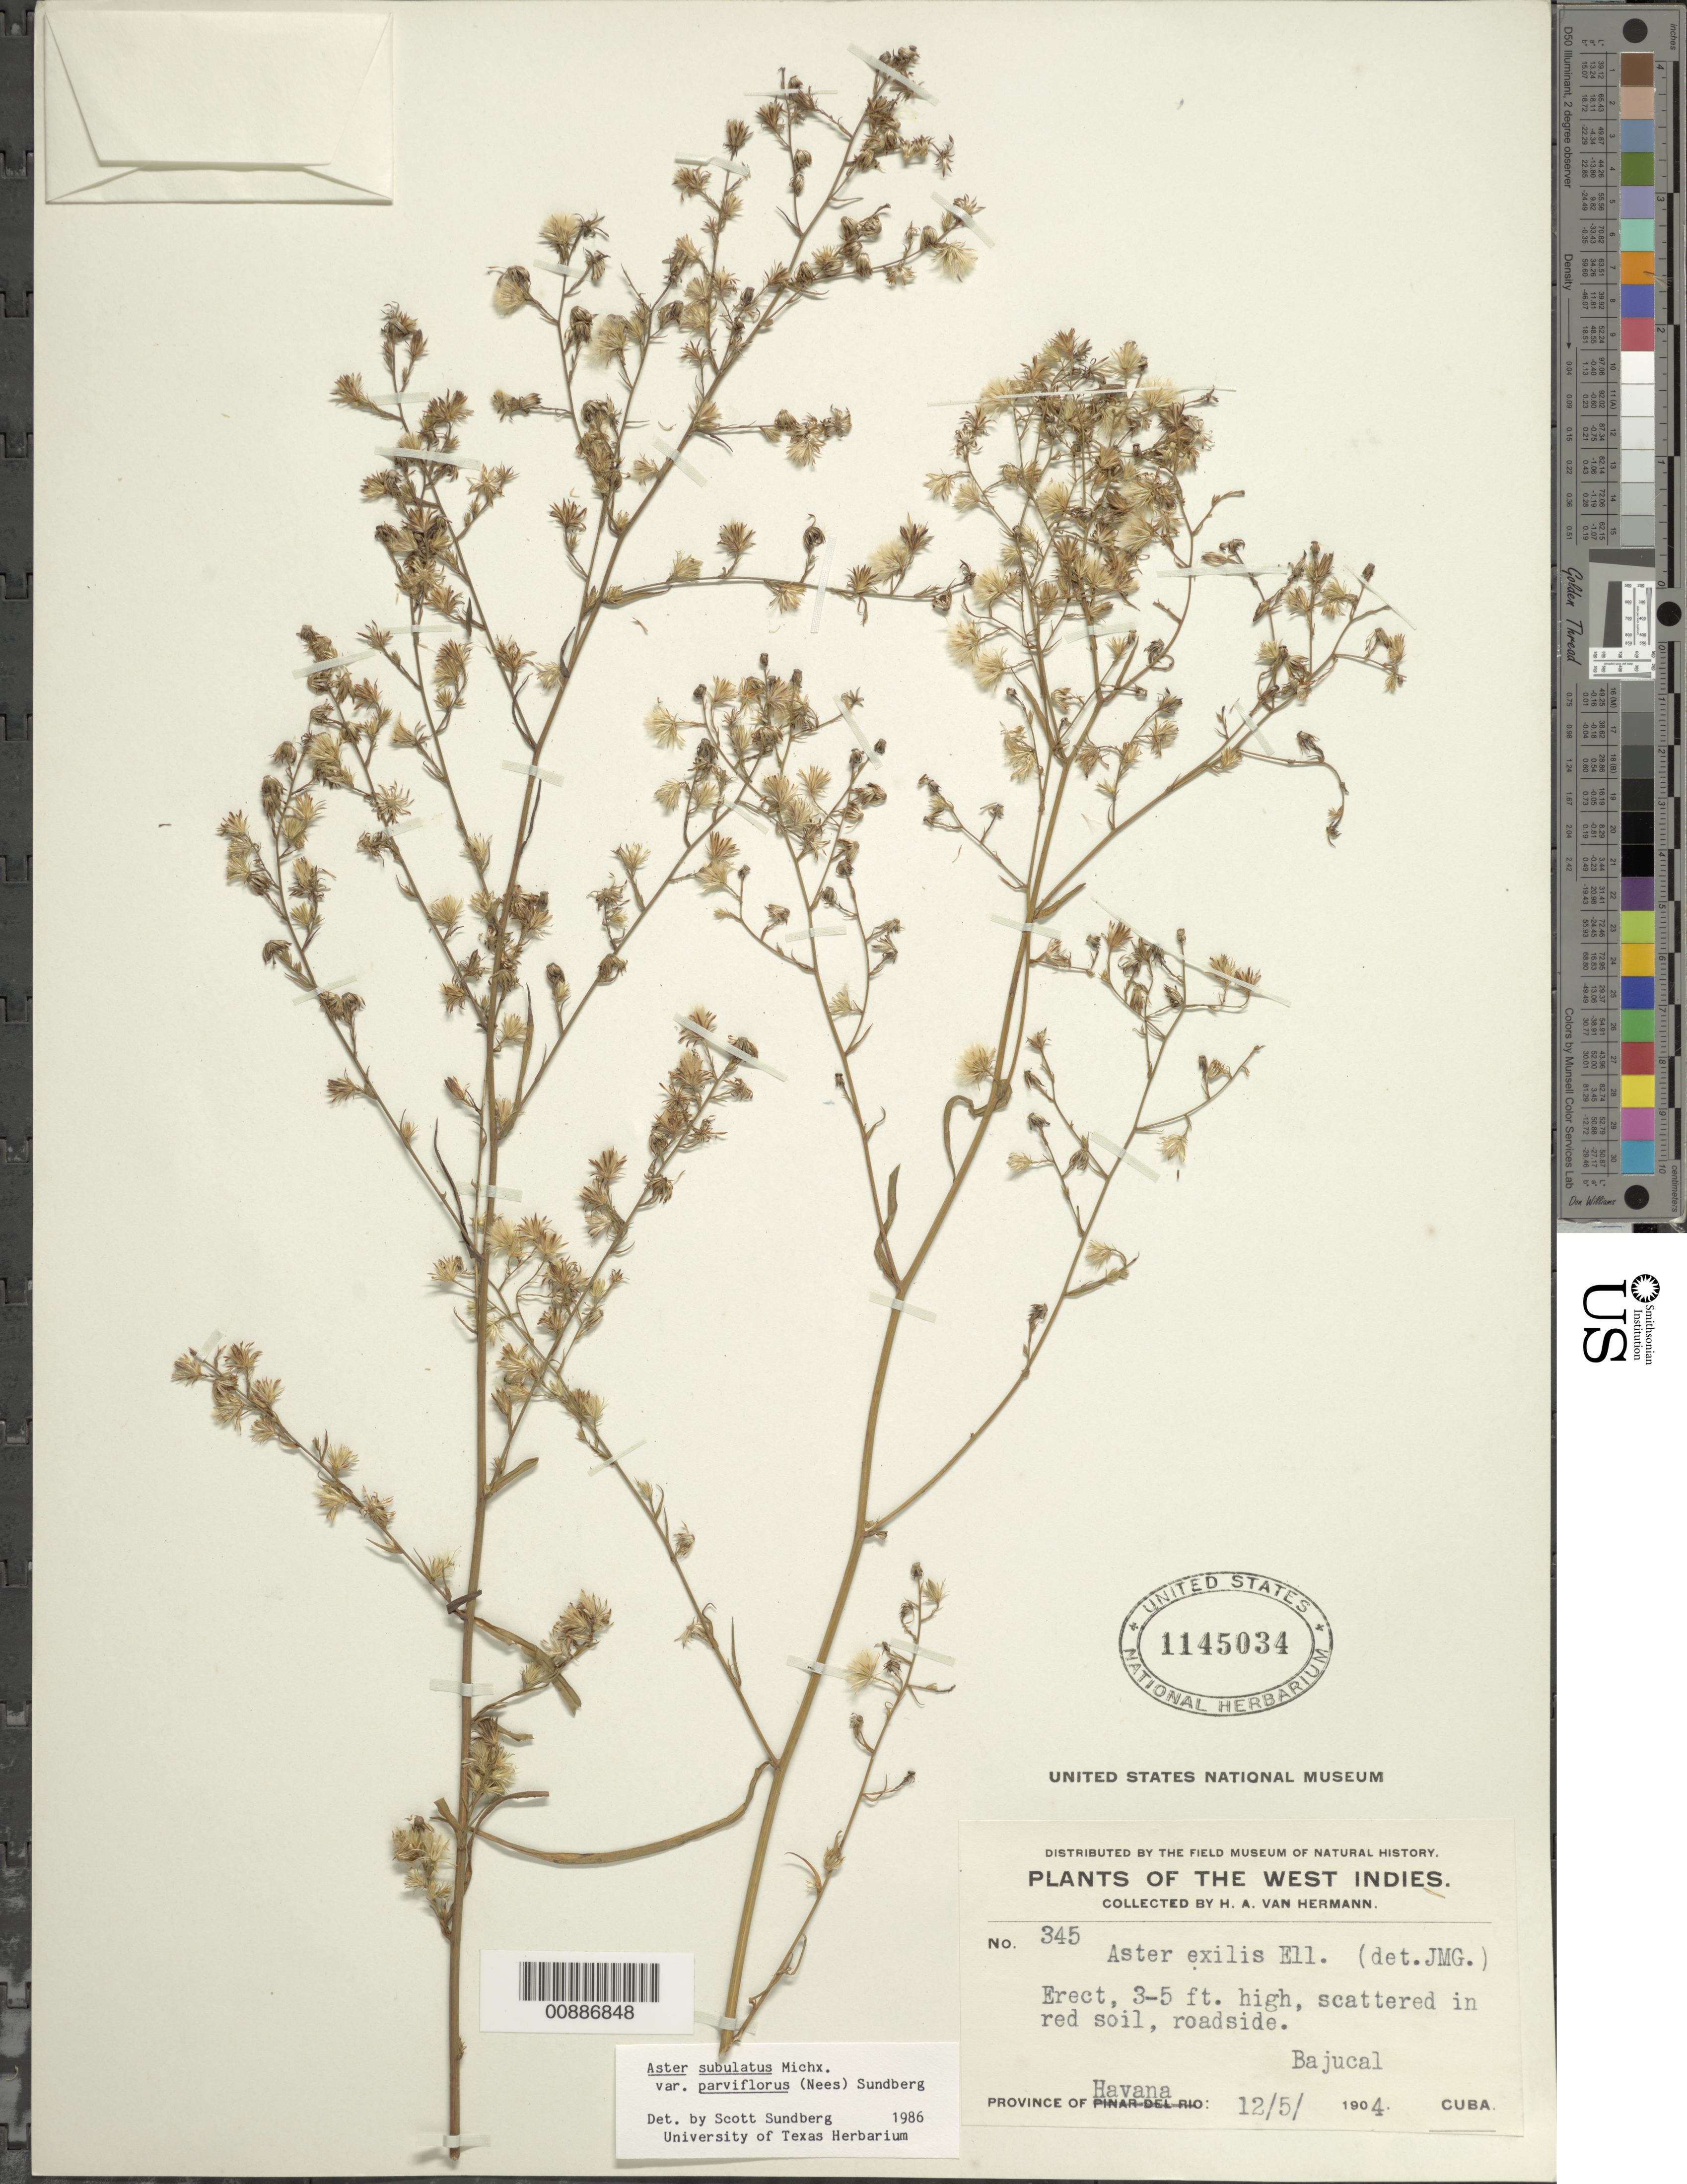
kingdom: Plantae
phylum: Tracheophyta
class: Magnoliopsida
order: Asterales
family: Asteraceae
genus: Symphyotrichum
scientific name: Symphyotrichum subulatum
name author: (Michx.) G.L. Nesom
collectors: H. A. Van Hermann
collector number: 345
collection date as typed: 05 Dec 1904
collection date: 1904-12-05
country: Cuba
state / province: La Habana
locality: Bajucal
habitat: Roadside, in red soil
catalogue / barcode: US 1145034